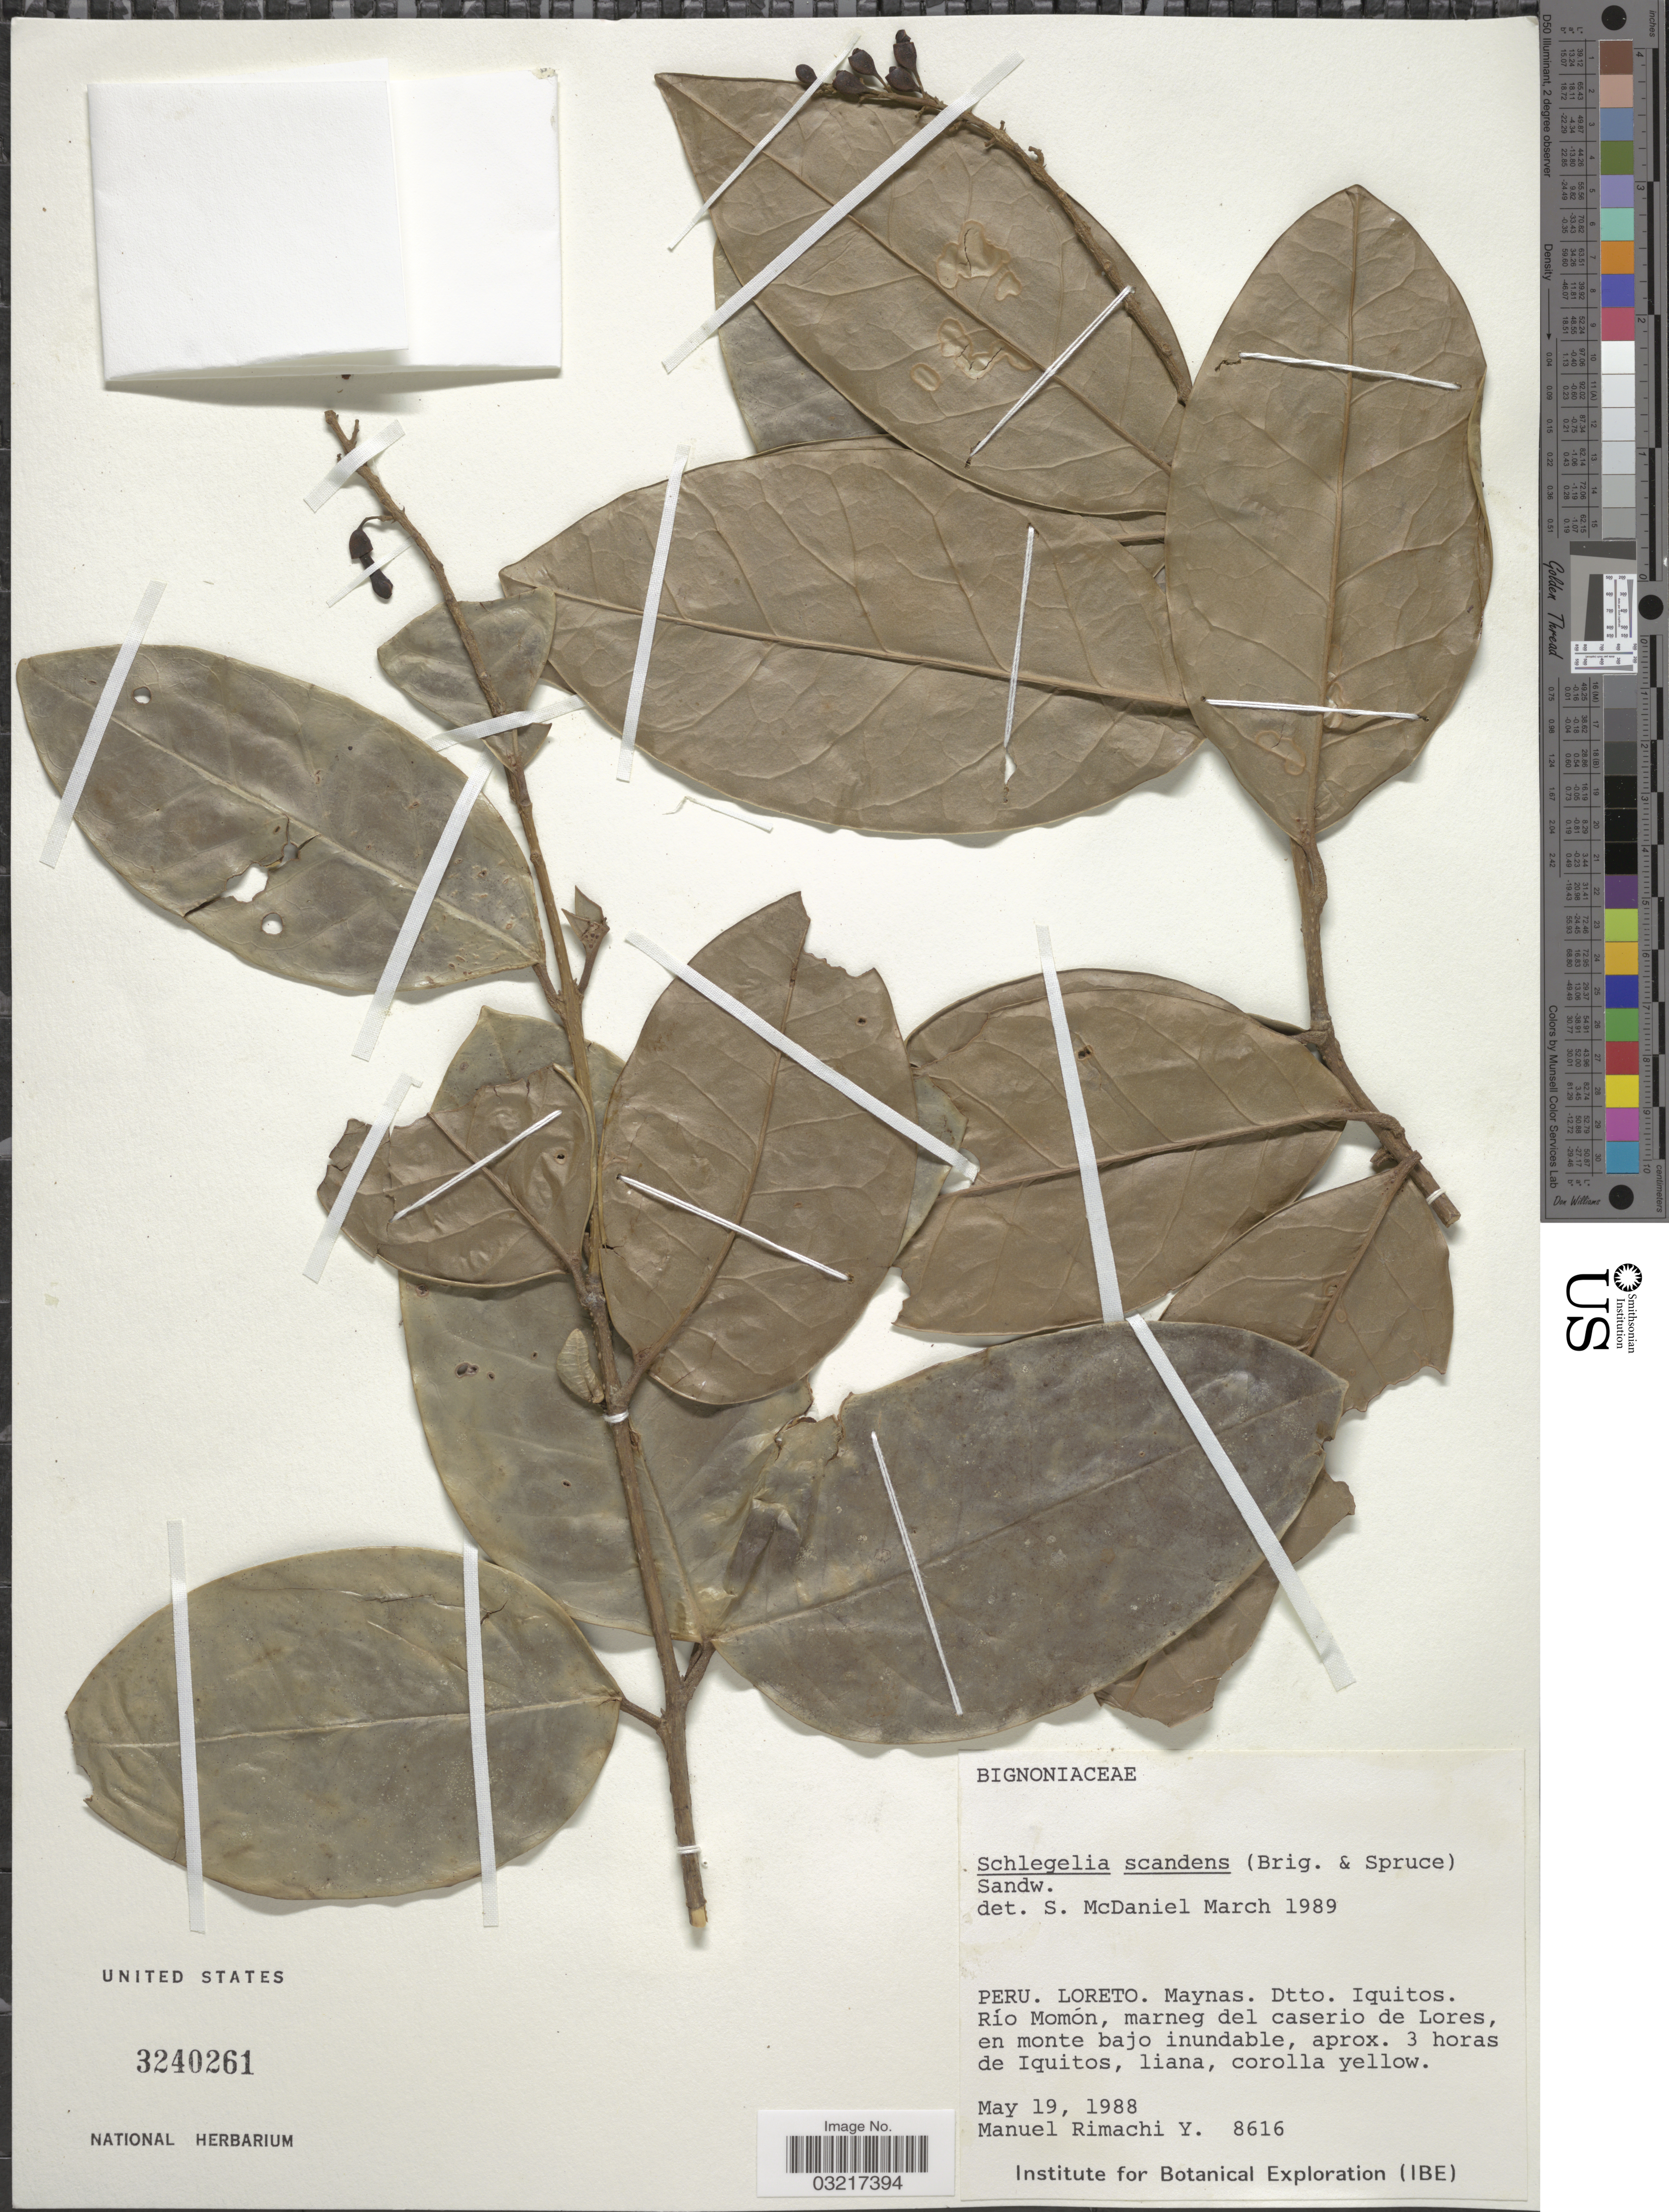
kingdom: Plantae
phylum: Tracheophyta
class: Magnoliopsida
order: Lamiales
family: Schlegeliaceae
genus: Schlegelia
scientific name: Schlegelia scandens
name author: (Briq. & Spruce) Sandwith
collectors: M. Rimachi Y.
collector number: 8616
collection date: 1988-05-19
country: Peru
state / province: Loreto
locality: Maynas. Dtto. Iquitos. Río Momón, marneg del caserio de Lores, en monte bajo inundable, approx. 3 hora de Iquitos.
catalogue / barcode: US 3240261